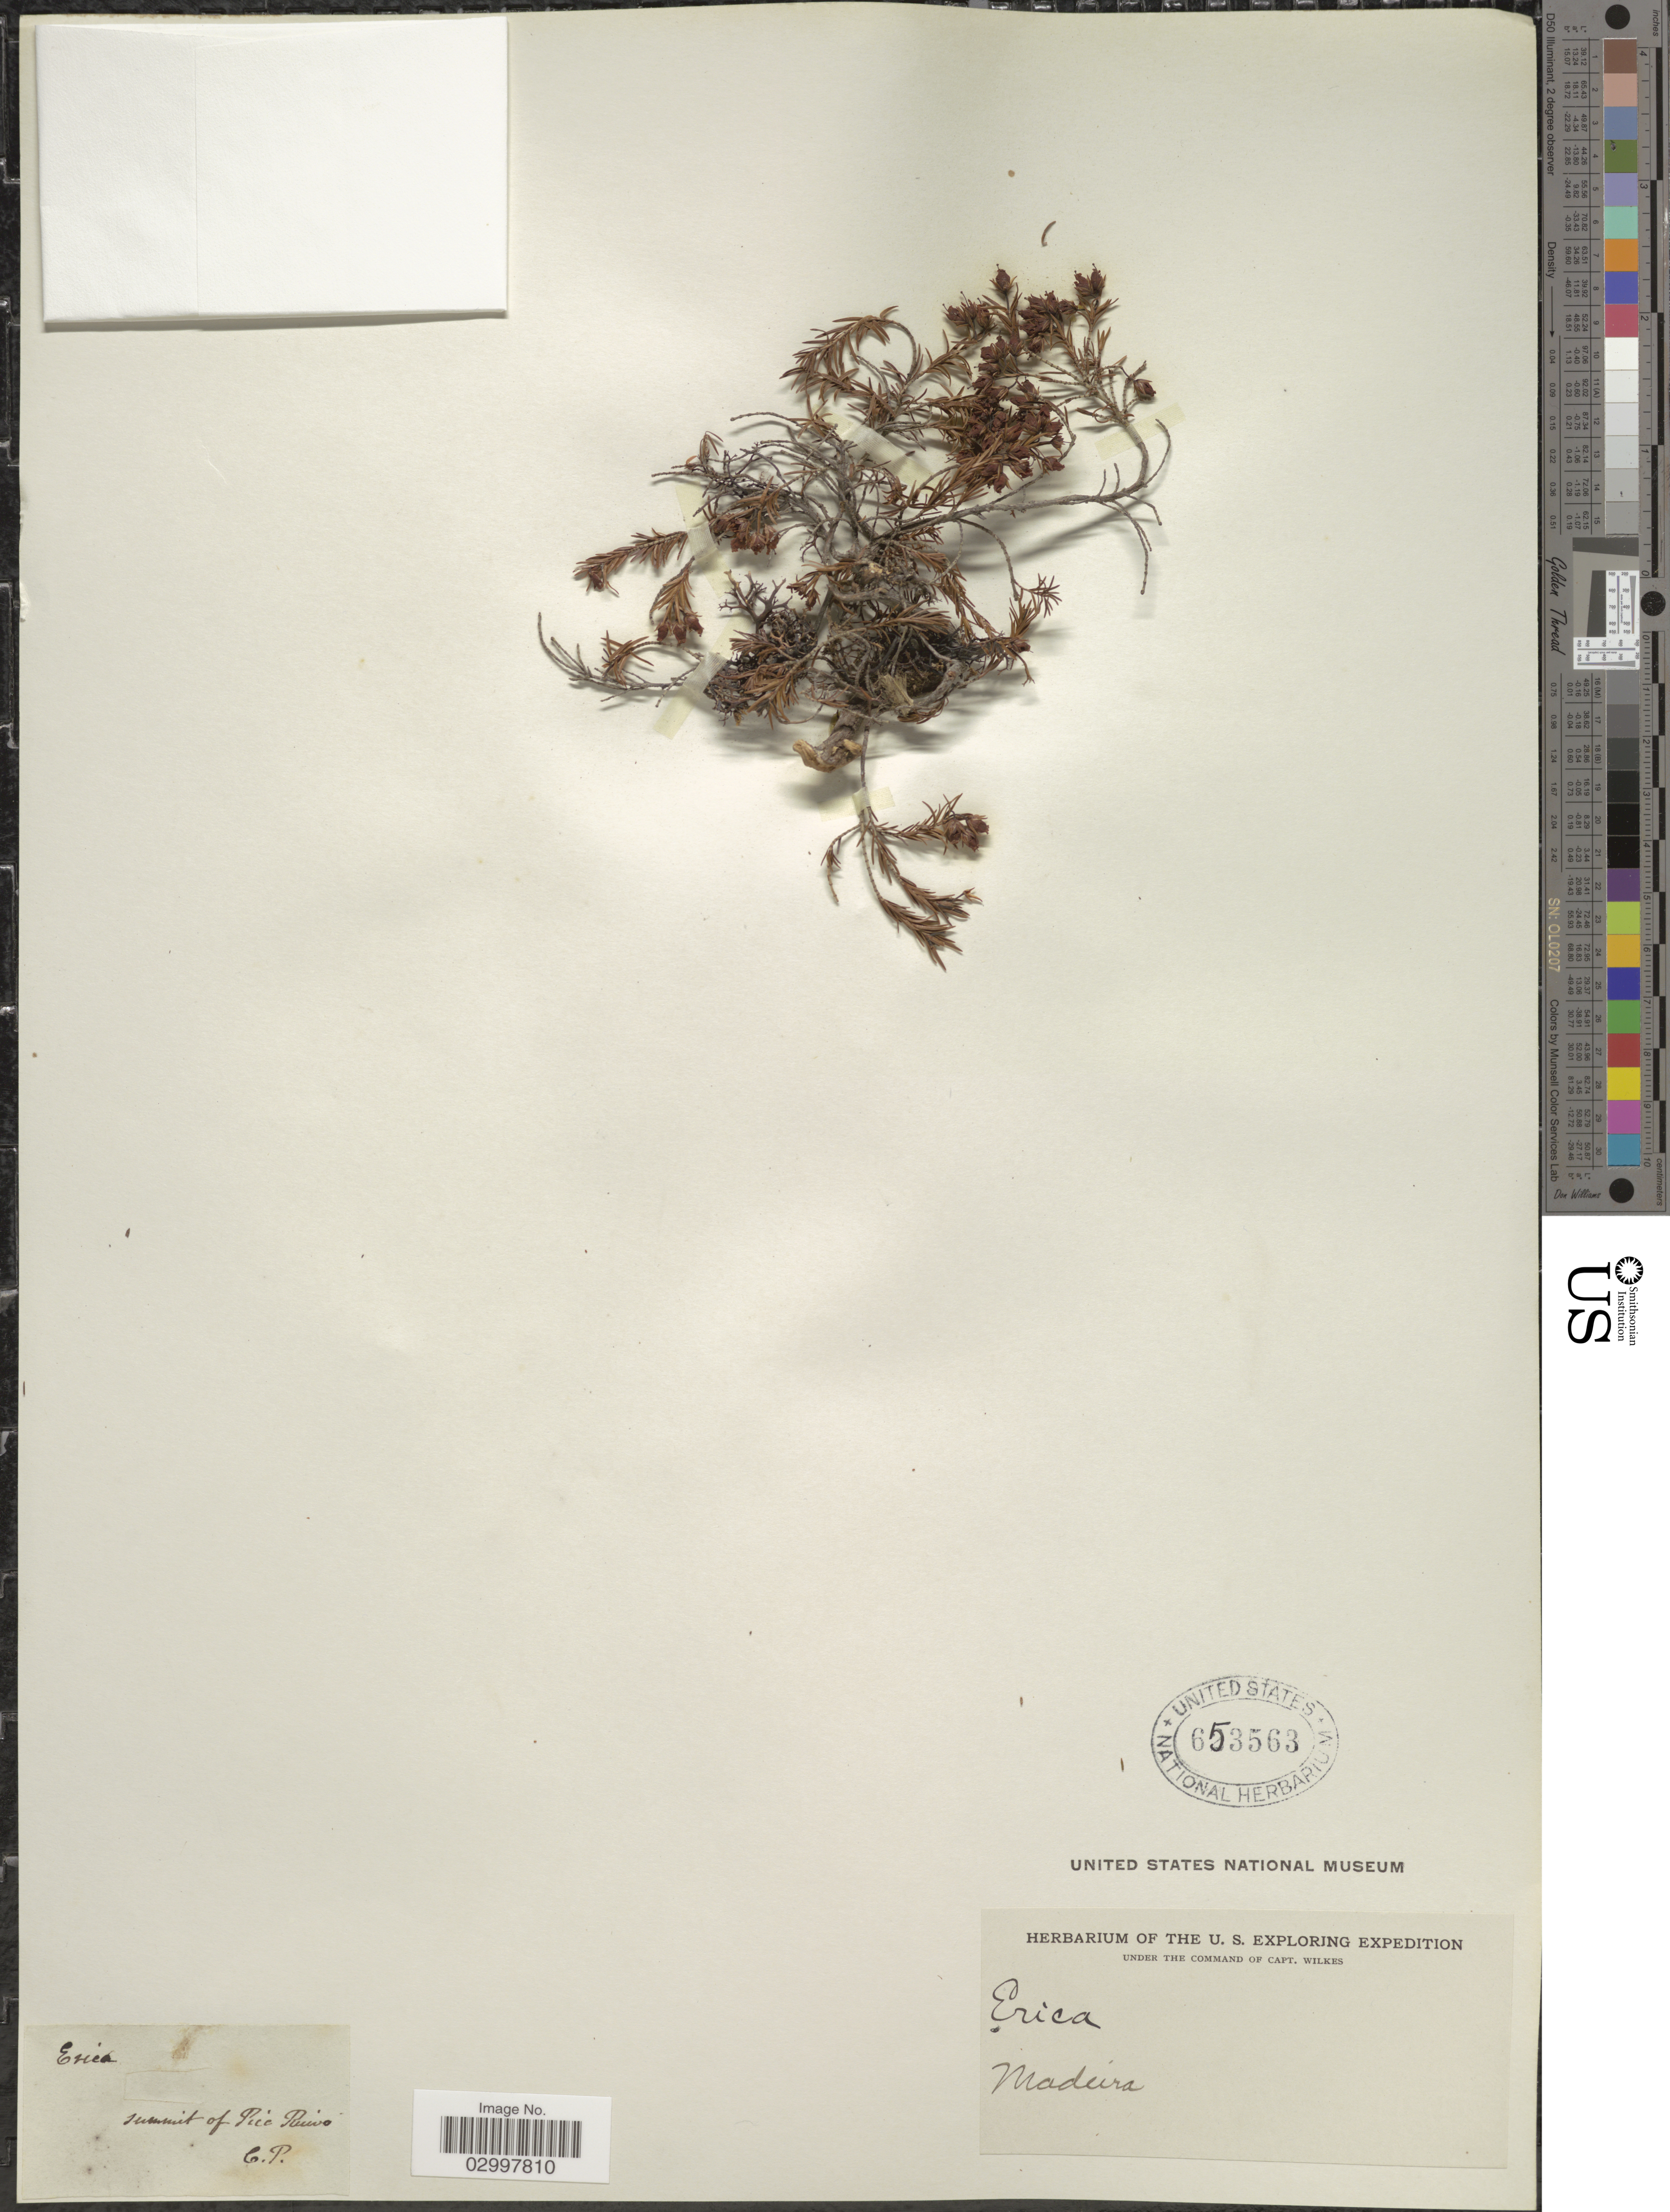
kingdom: Plantae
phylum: Tracheophyta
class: Magnoliopsida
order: Ericales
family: Ericaceae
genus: Erica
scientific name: Erica sp.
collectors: C. P.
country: Portugal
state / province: Madeira (Aut. Reg.)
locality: Summit of Pico Ruivo.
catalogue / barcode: US 653563